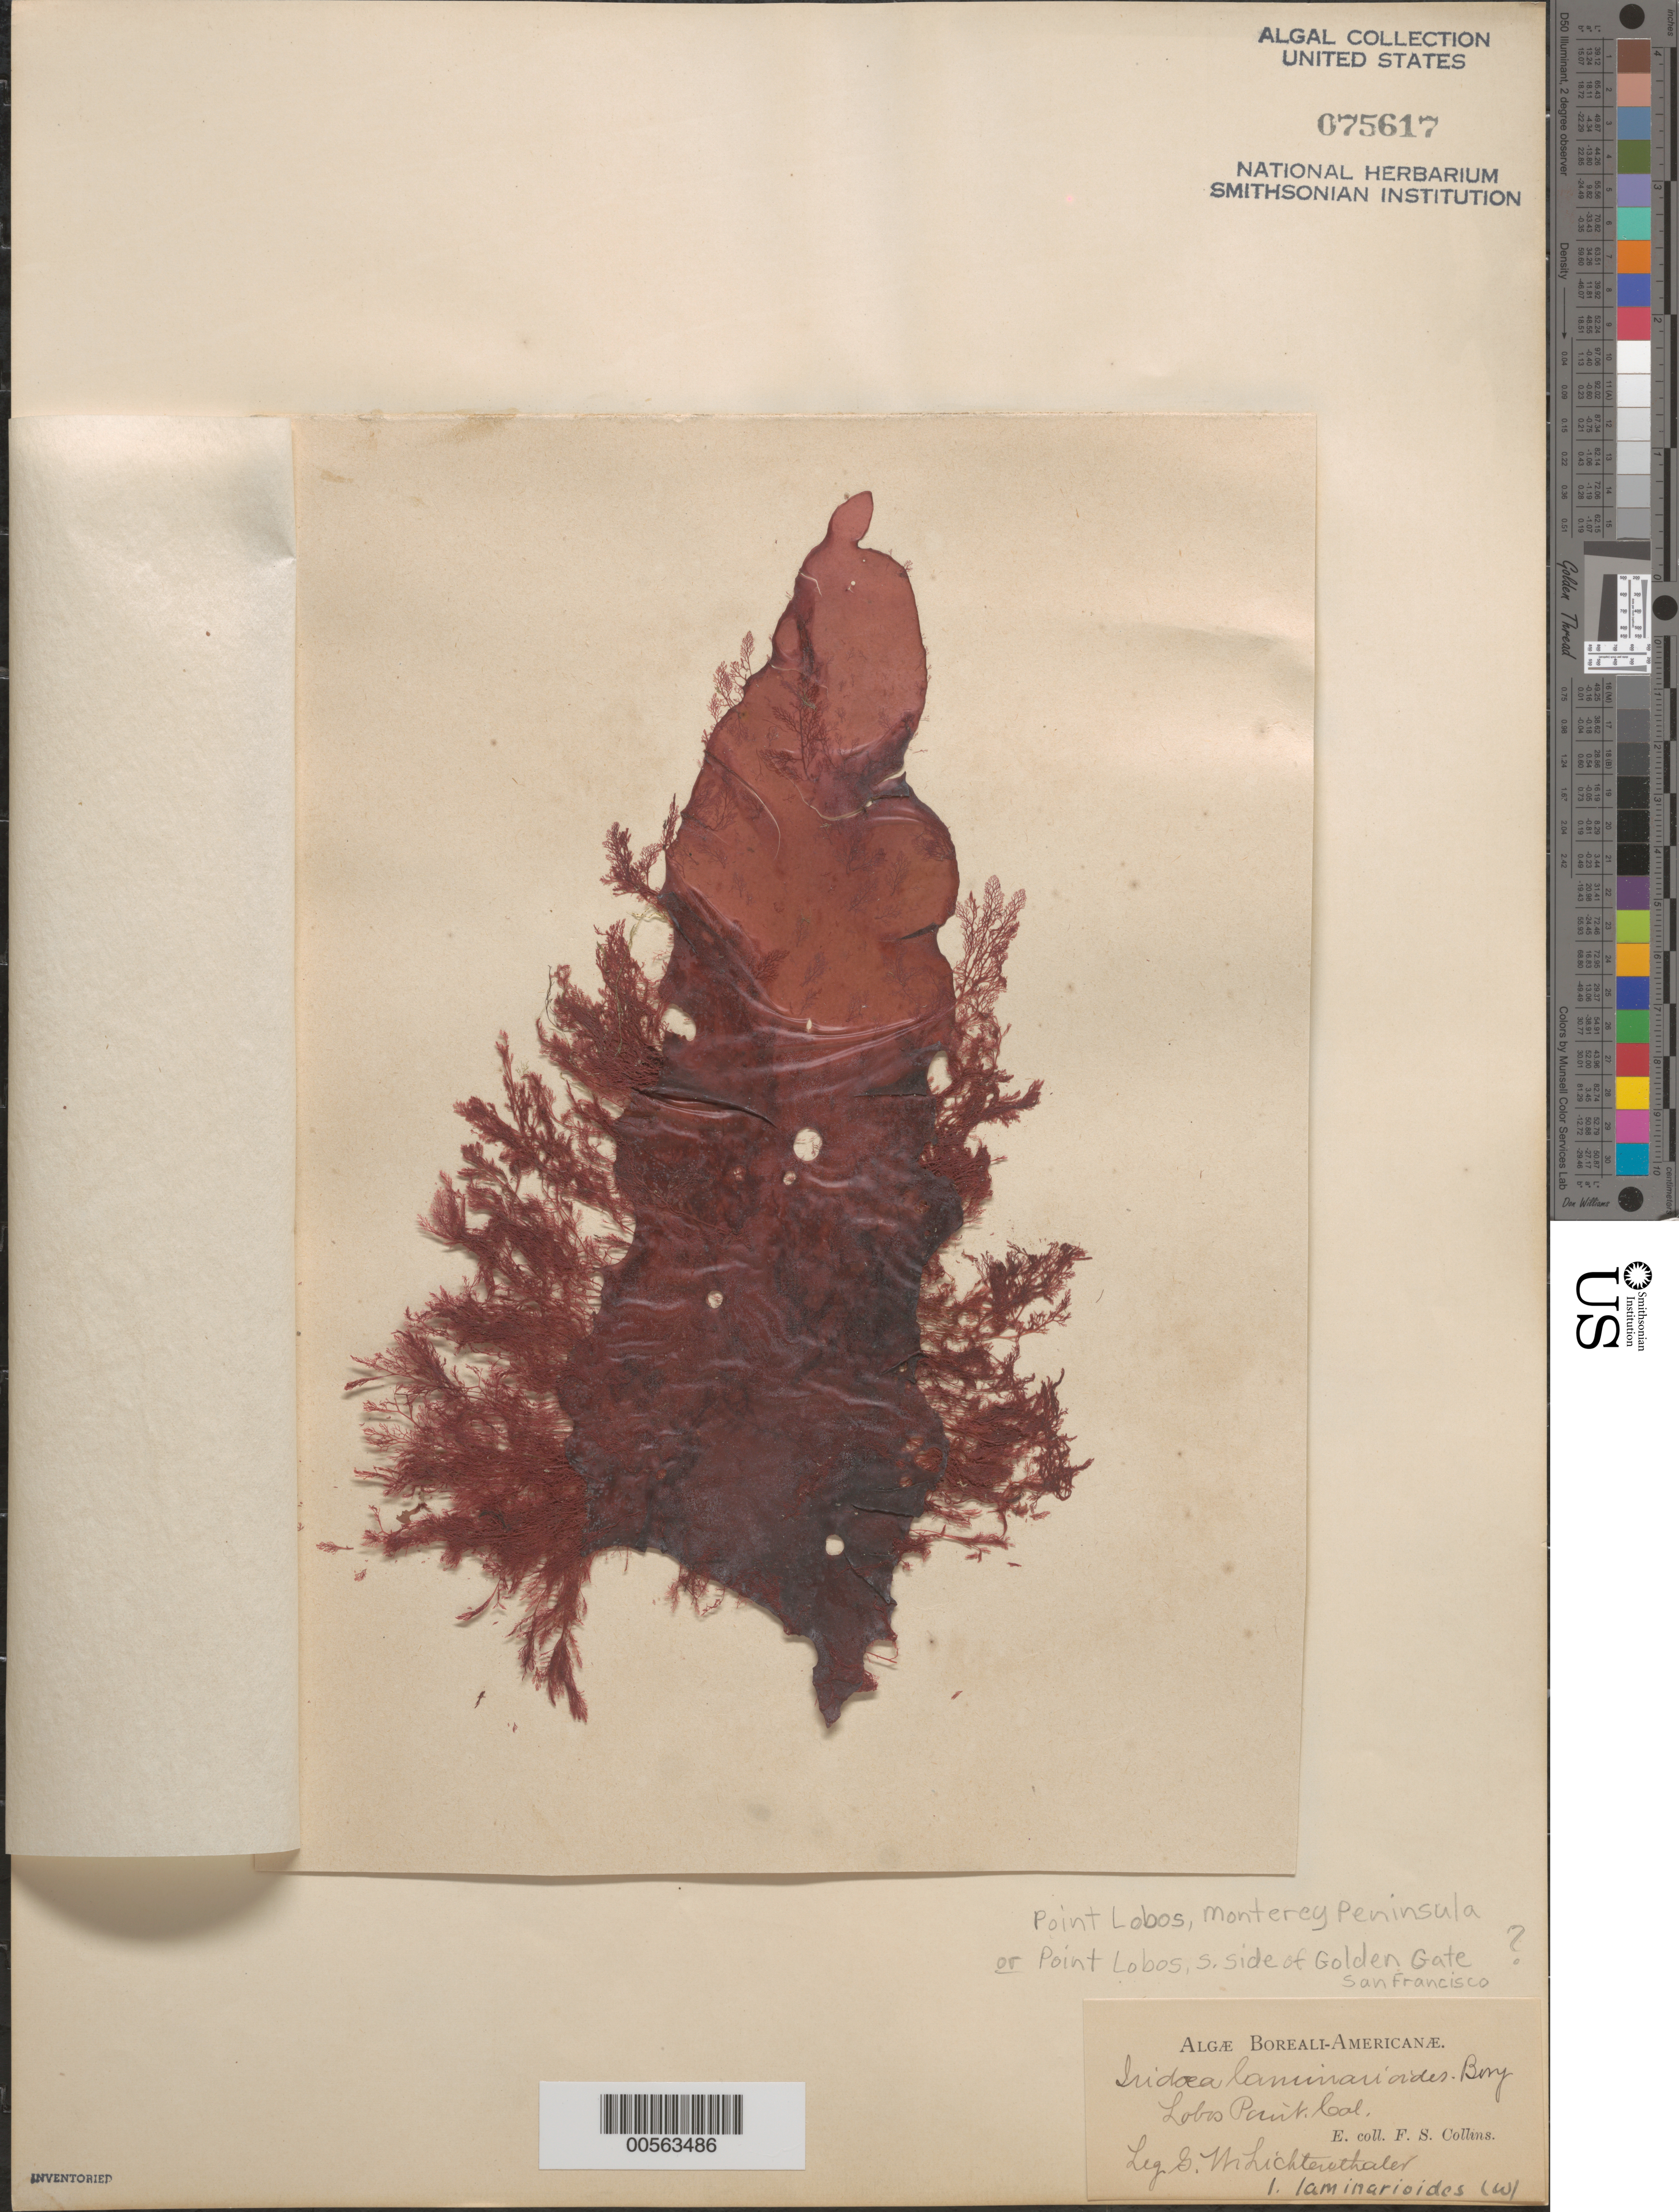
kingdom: Plantae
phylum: Rhodophyta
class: Florideophyceae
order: Gigartinales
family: Gigartinaceae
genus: Mazzaella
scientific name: Mazzaella laminarioides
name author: (Bory) Fredericq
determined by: Algae name updating Project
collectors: G. Lichtenthaler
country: United States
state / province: California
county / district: Monterey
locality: Point Lobos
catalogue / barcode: US 75617